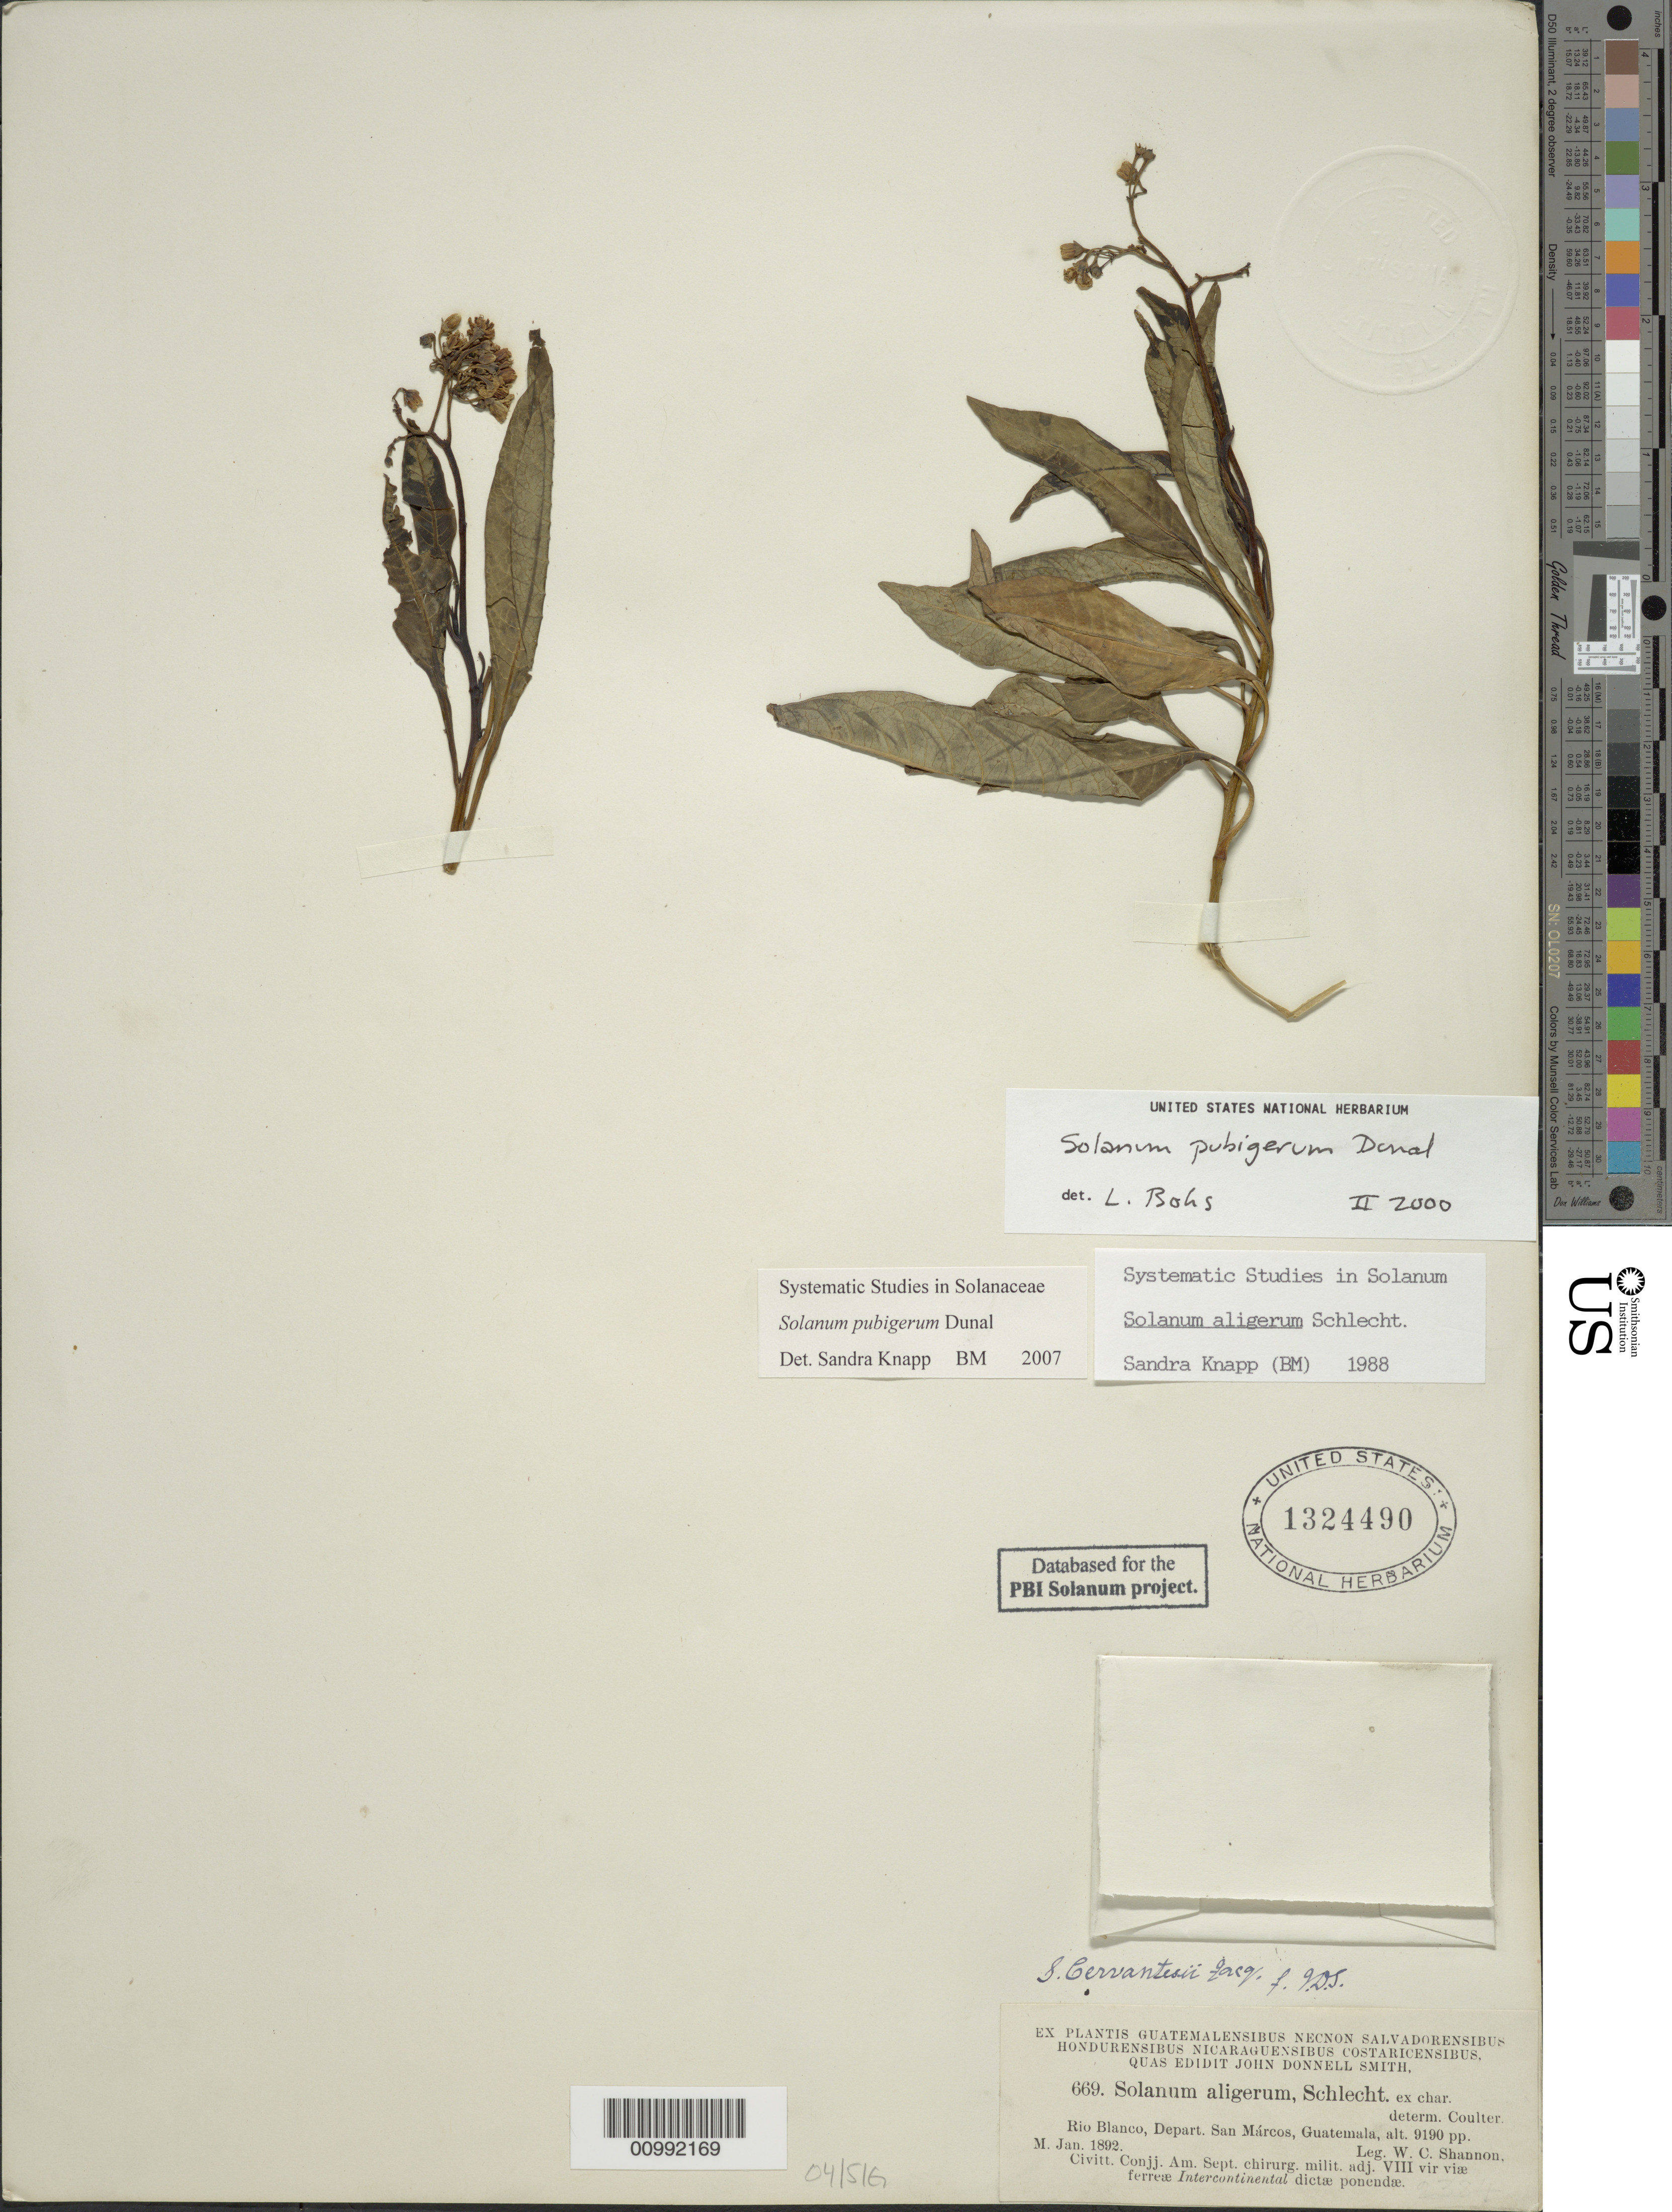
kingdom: Plantae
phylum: Tracheophyta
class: Magnoliopsida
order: Solanales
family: Solanaceae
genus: Solanum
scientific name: Solanum pubigerum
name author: Dunal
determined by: Knapp, S. D.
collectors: W. C. Shannon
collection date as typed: Jan 1892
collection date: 1892-01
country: Guatemala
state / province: San Marcos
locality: Rio Blanco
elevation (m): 2801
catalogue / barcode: US 1324490